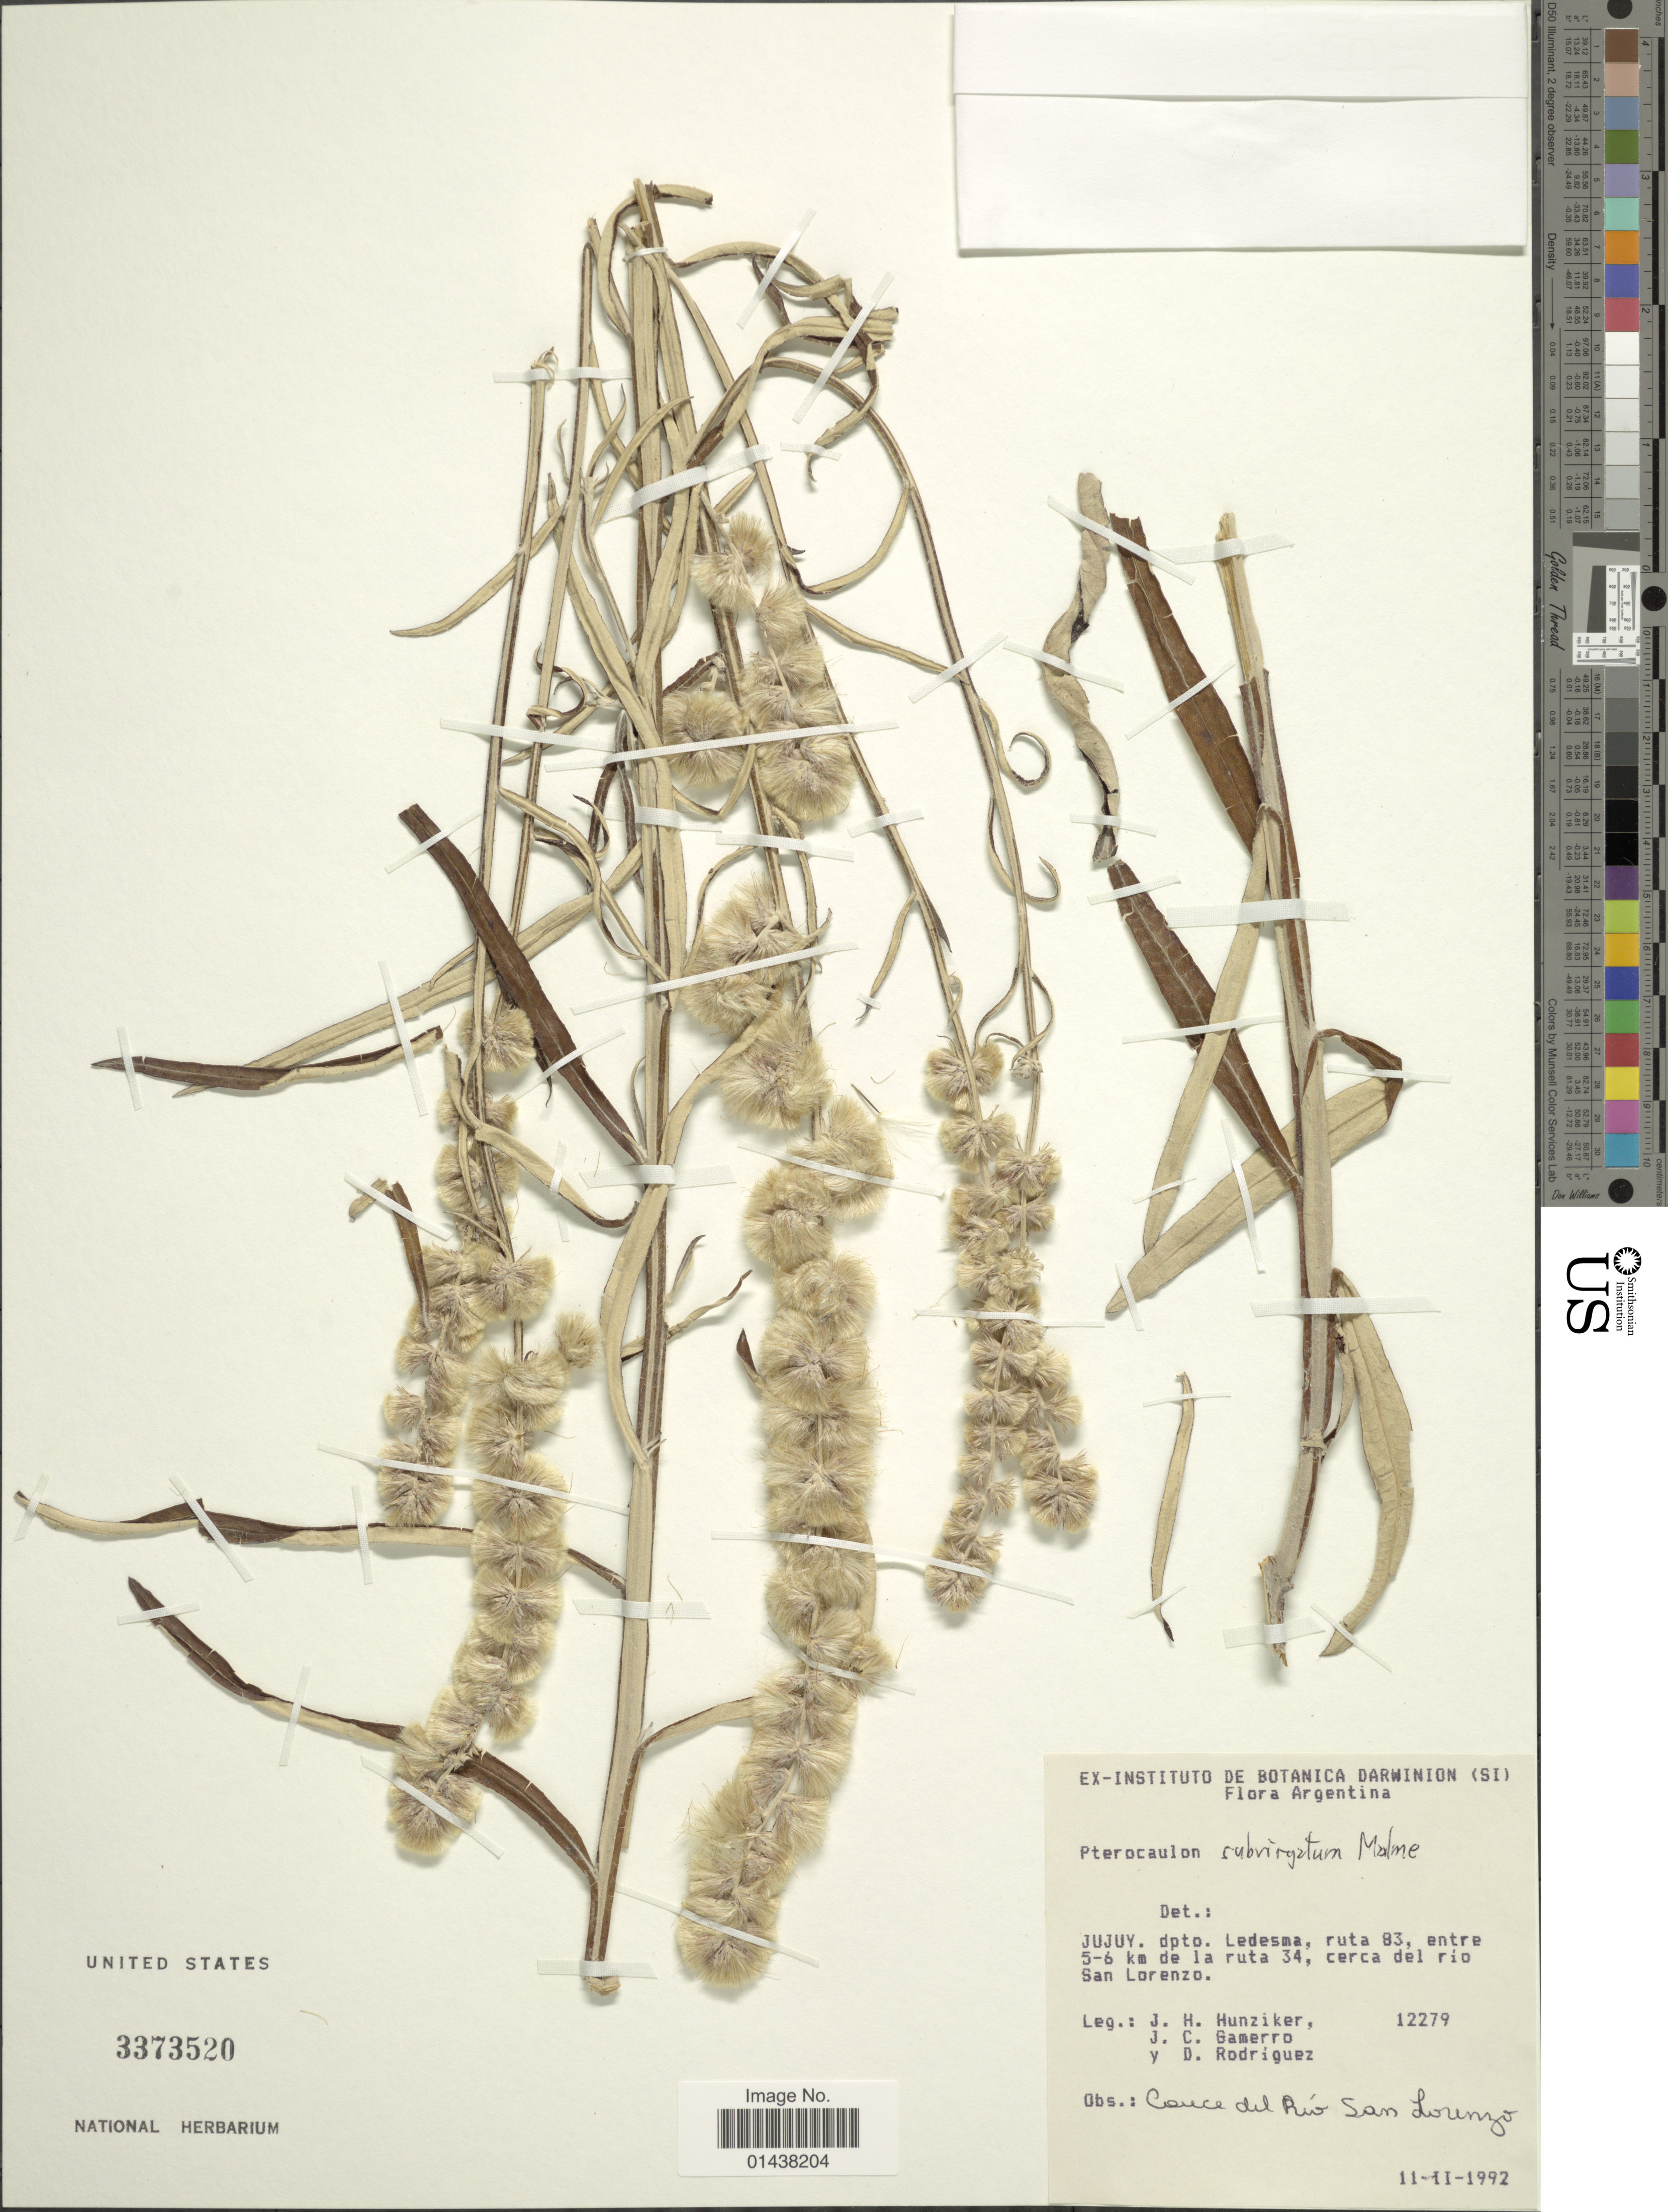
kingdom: Plantae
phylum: Tracheophyta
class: Magnoliopsida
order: Asterales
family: Asteraceae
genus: Pterocaulon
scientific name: Pterocaulon subvirgatum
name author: Malme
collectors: J. H. Hunziker, J. Gamerro & Y. Rodriguez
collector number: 12279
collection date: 1992-02-11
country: Argentina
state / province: Jujuy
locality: Ledesma, ruta 83, entre 5-6 km de la ruta 34, cerca del rio San Lorenzo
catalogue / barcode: US 3373520